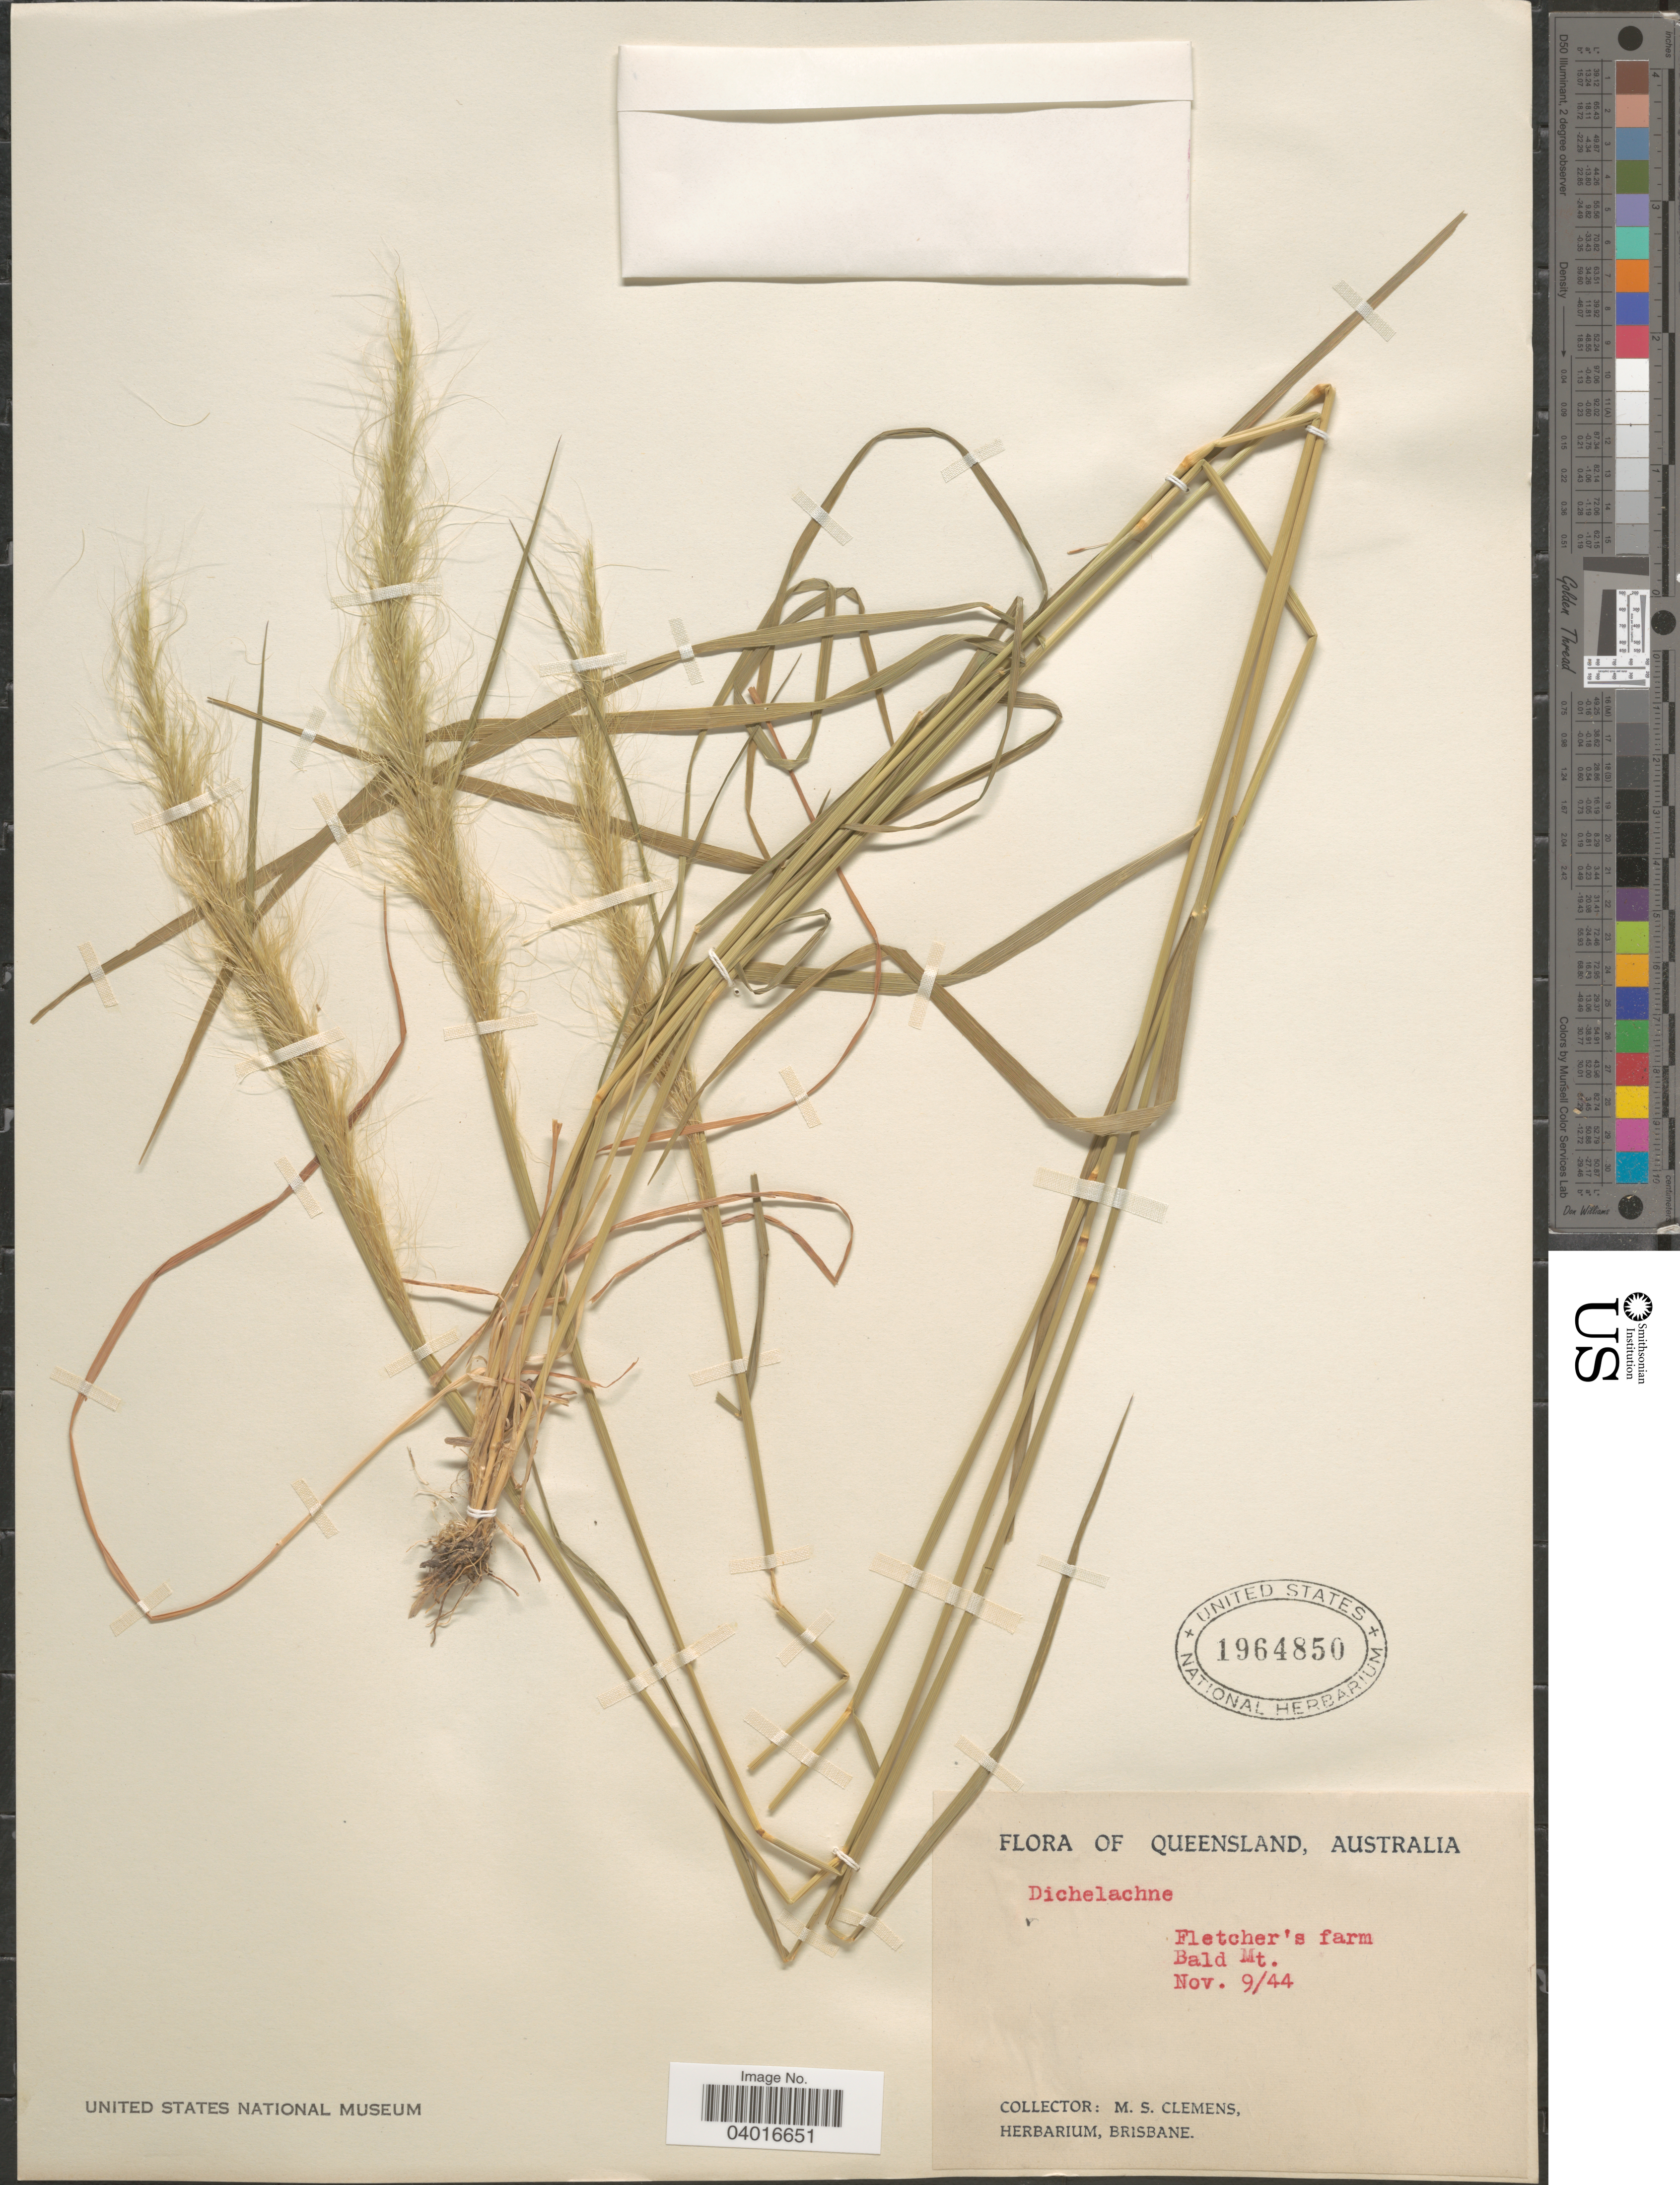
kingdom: Plantae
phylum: Tracheophyta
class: Liliopsida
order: Poales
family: Poaceae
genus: Dichelachne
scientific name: Dichelachne sp.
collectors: M. S. Clemens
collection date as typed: Transcribed d/m/y: 9/11/44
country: Australia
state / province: Queensland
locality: Fletcher's farm. Bald Mt.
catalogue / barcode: US 1964850